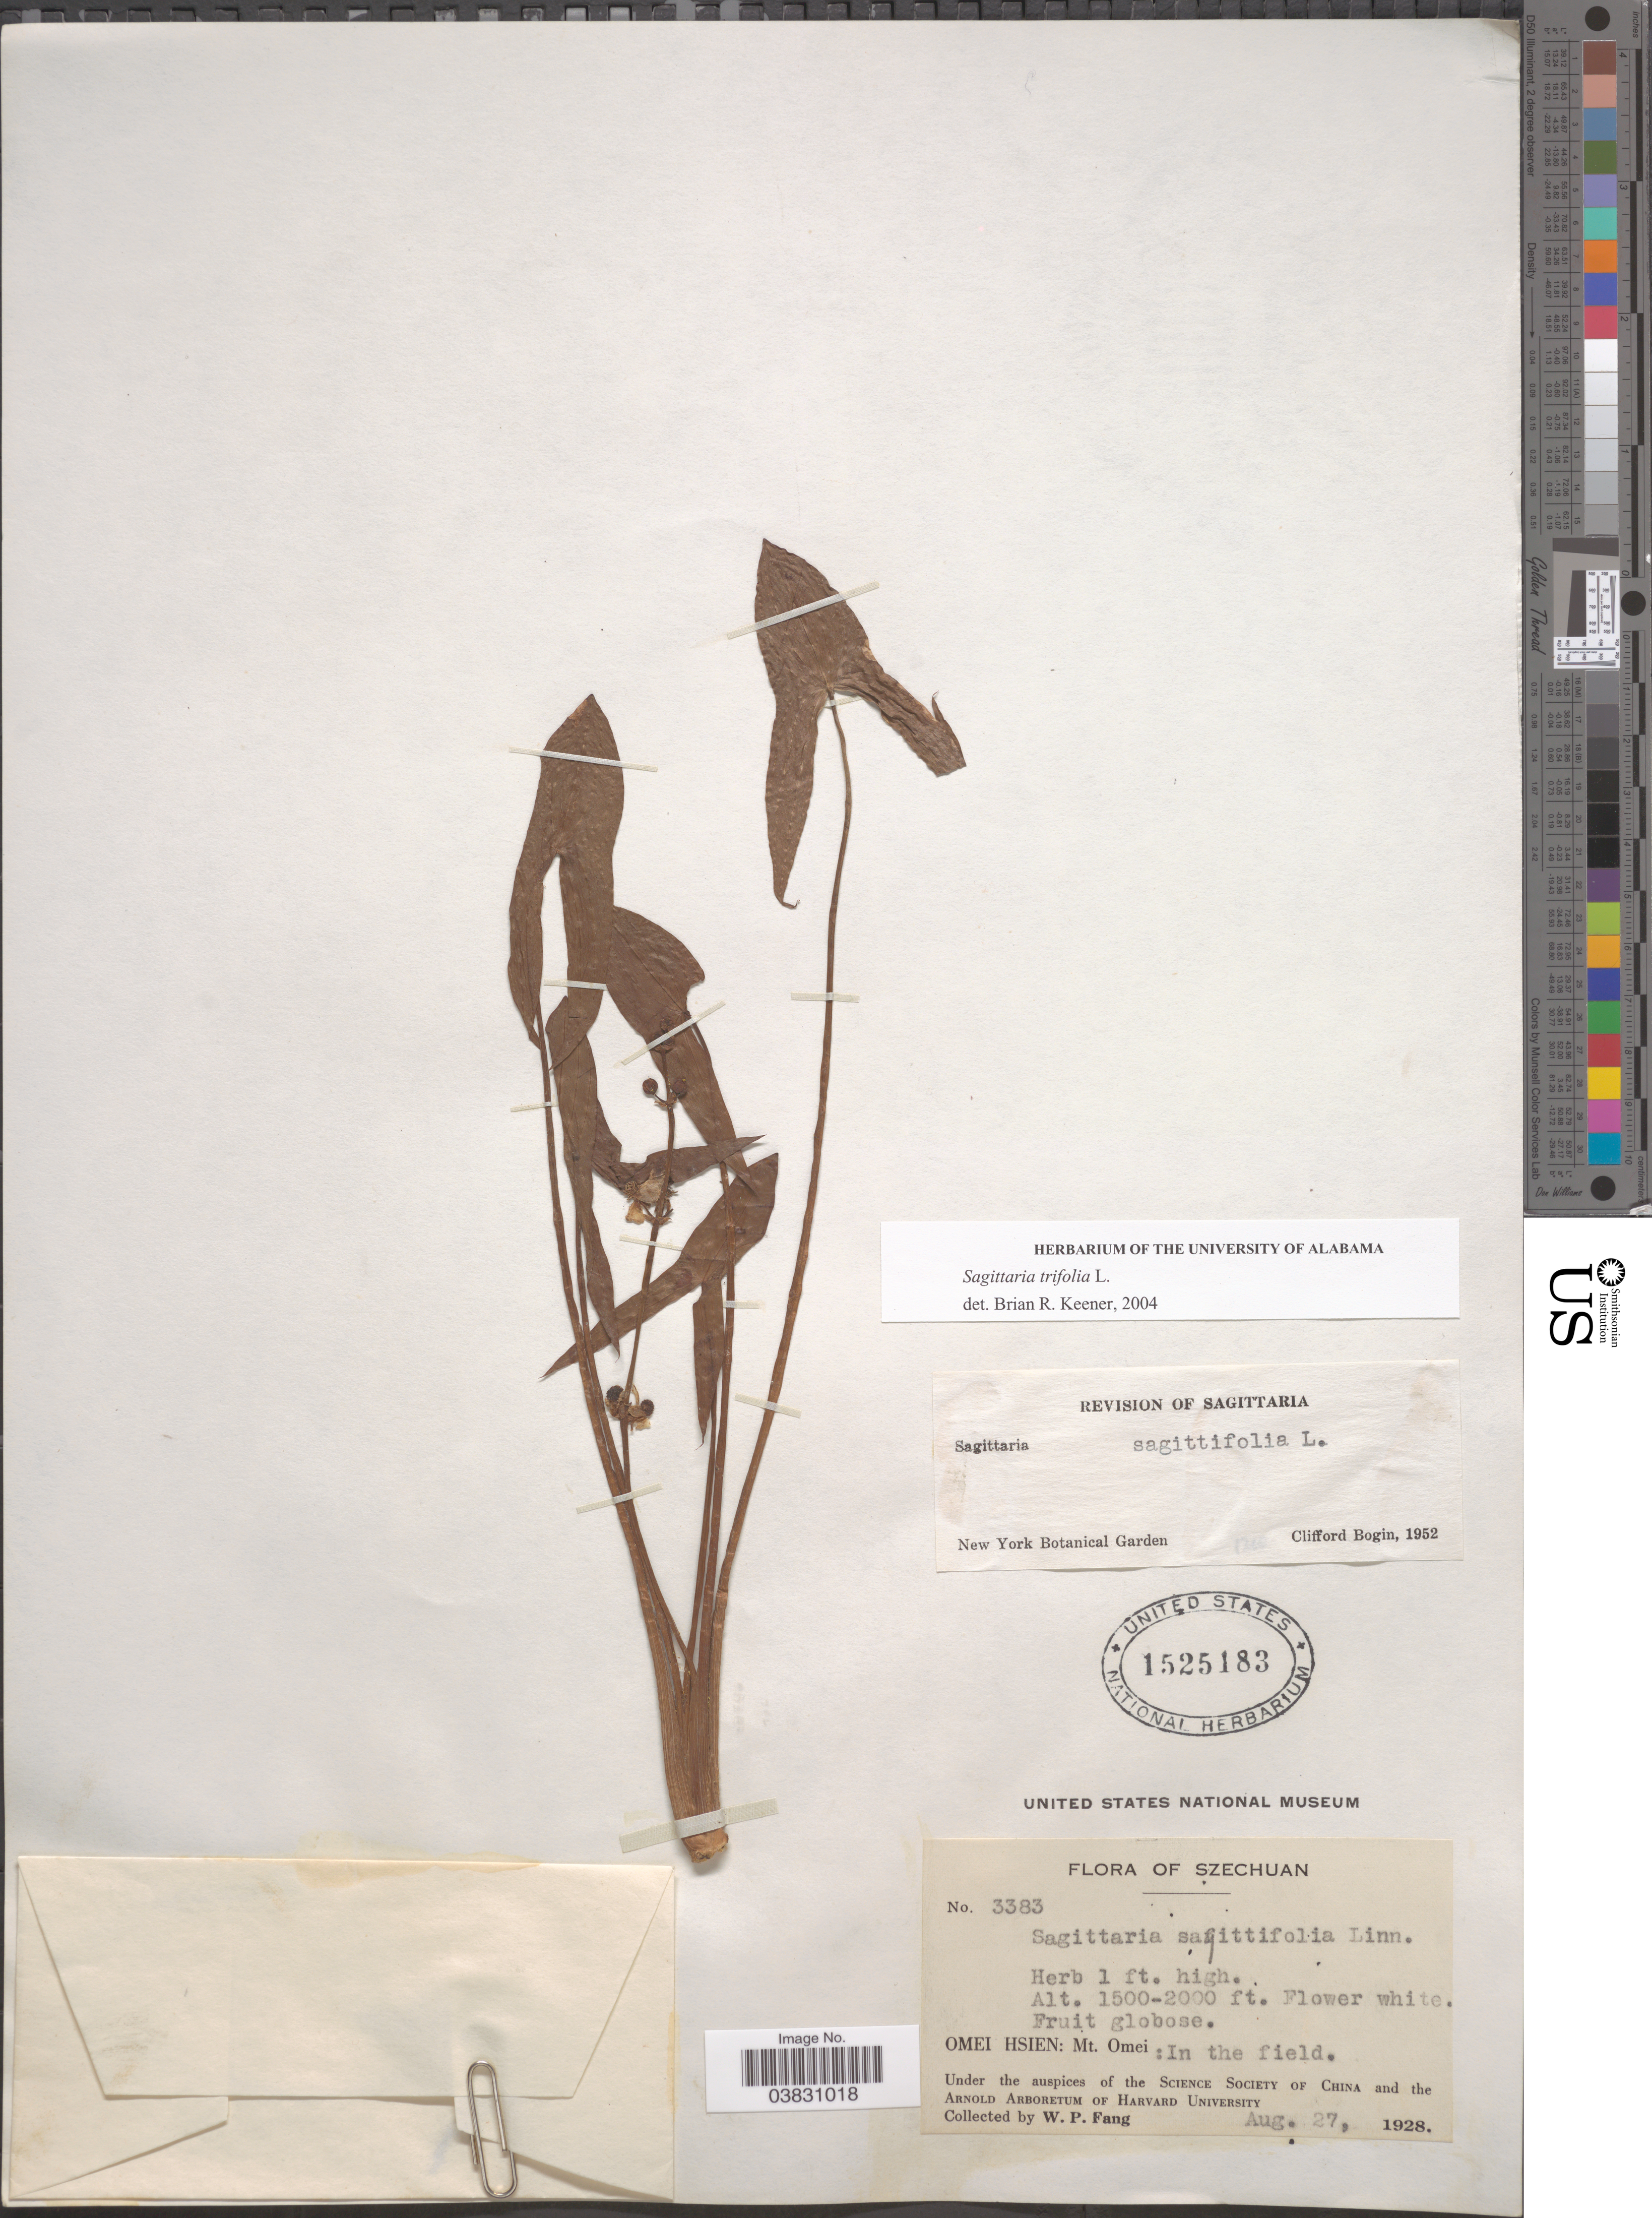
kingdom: Plantae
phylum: Tracheophyta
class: Liliopsida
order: Alismatales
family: Alismataceae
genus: Sagittaria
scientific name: Sagittaria trifolia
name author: L.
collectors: W. P. Fang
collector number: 3383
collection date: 1928-08-27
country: China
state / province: Sichuan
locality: Szechuan. Omei Hsien: Mt. Omei: In the field.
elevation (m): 457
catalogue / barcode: US 1525183